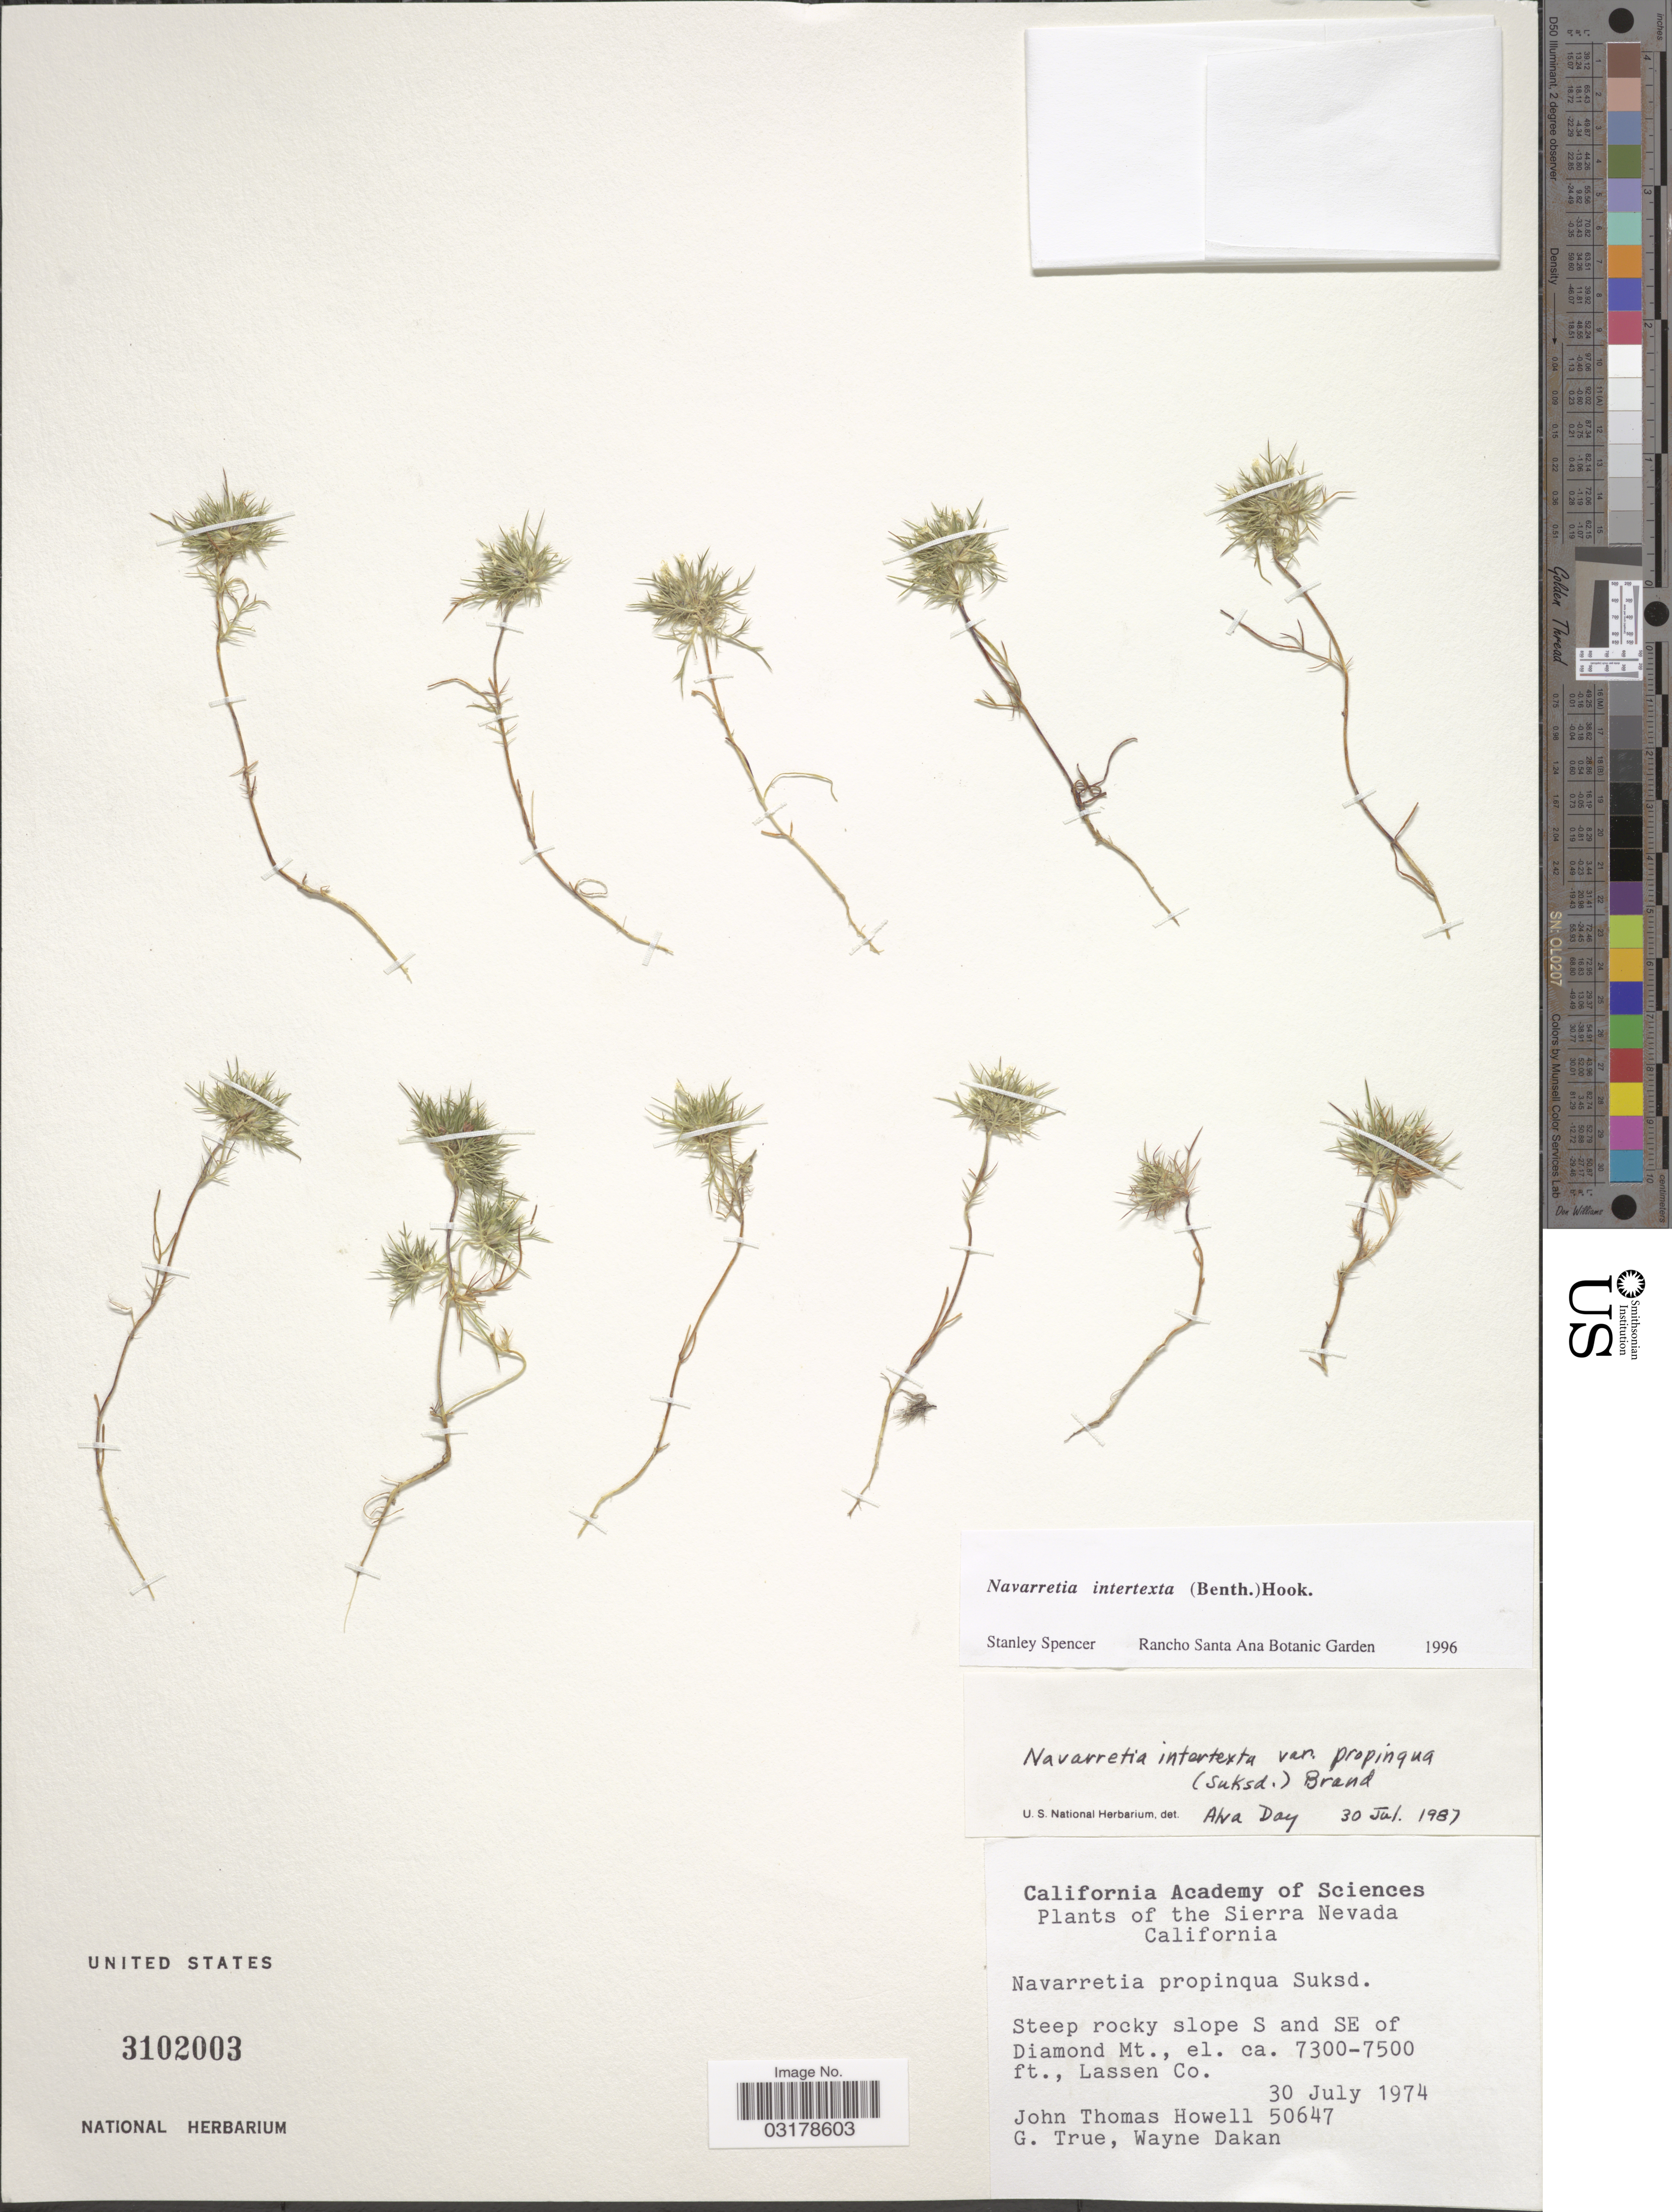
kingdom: Plantae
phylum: Tracheophyta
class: Magnoliopsida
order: Ericales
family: Polemoniaceae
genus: Navarretia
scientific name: Navarretia intertexta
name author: (Benth.) Hook.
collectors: J. T. Howell & G. H. True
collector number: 50647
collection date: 1974-07-30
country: United States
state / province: California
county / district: Lassen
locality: The Sierra Nevada. Slope S and SE of Diamond Mt. Lassen Co.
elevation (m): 2225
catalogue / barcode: US 3102003